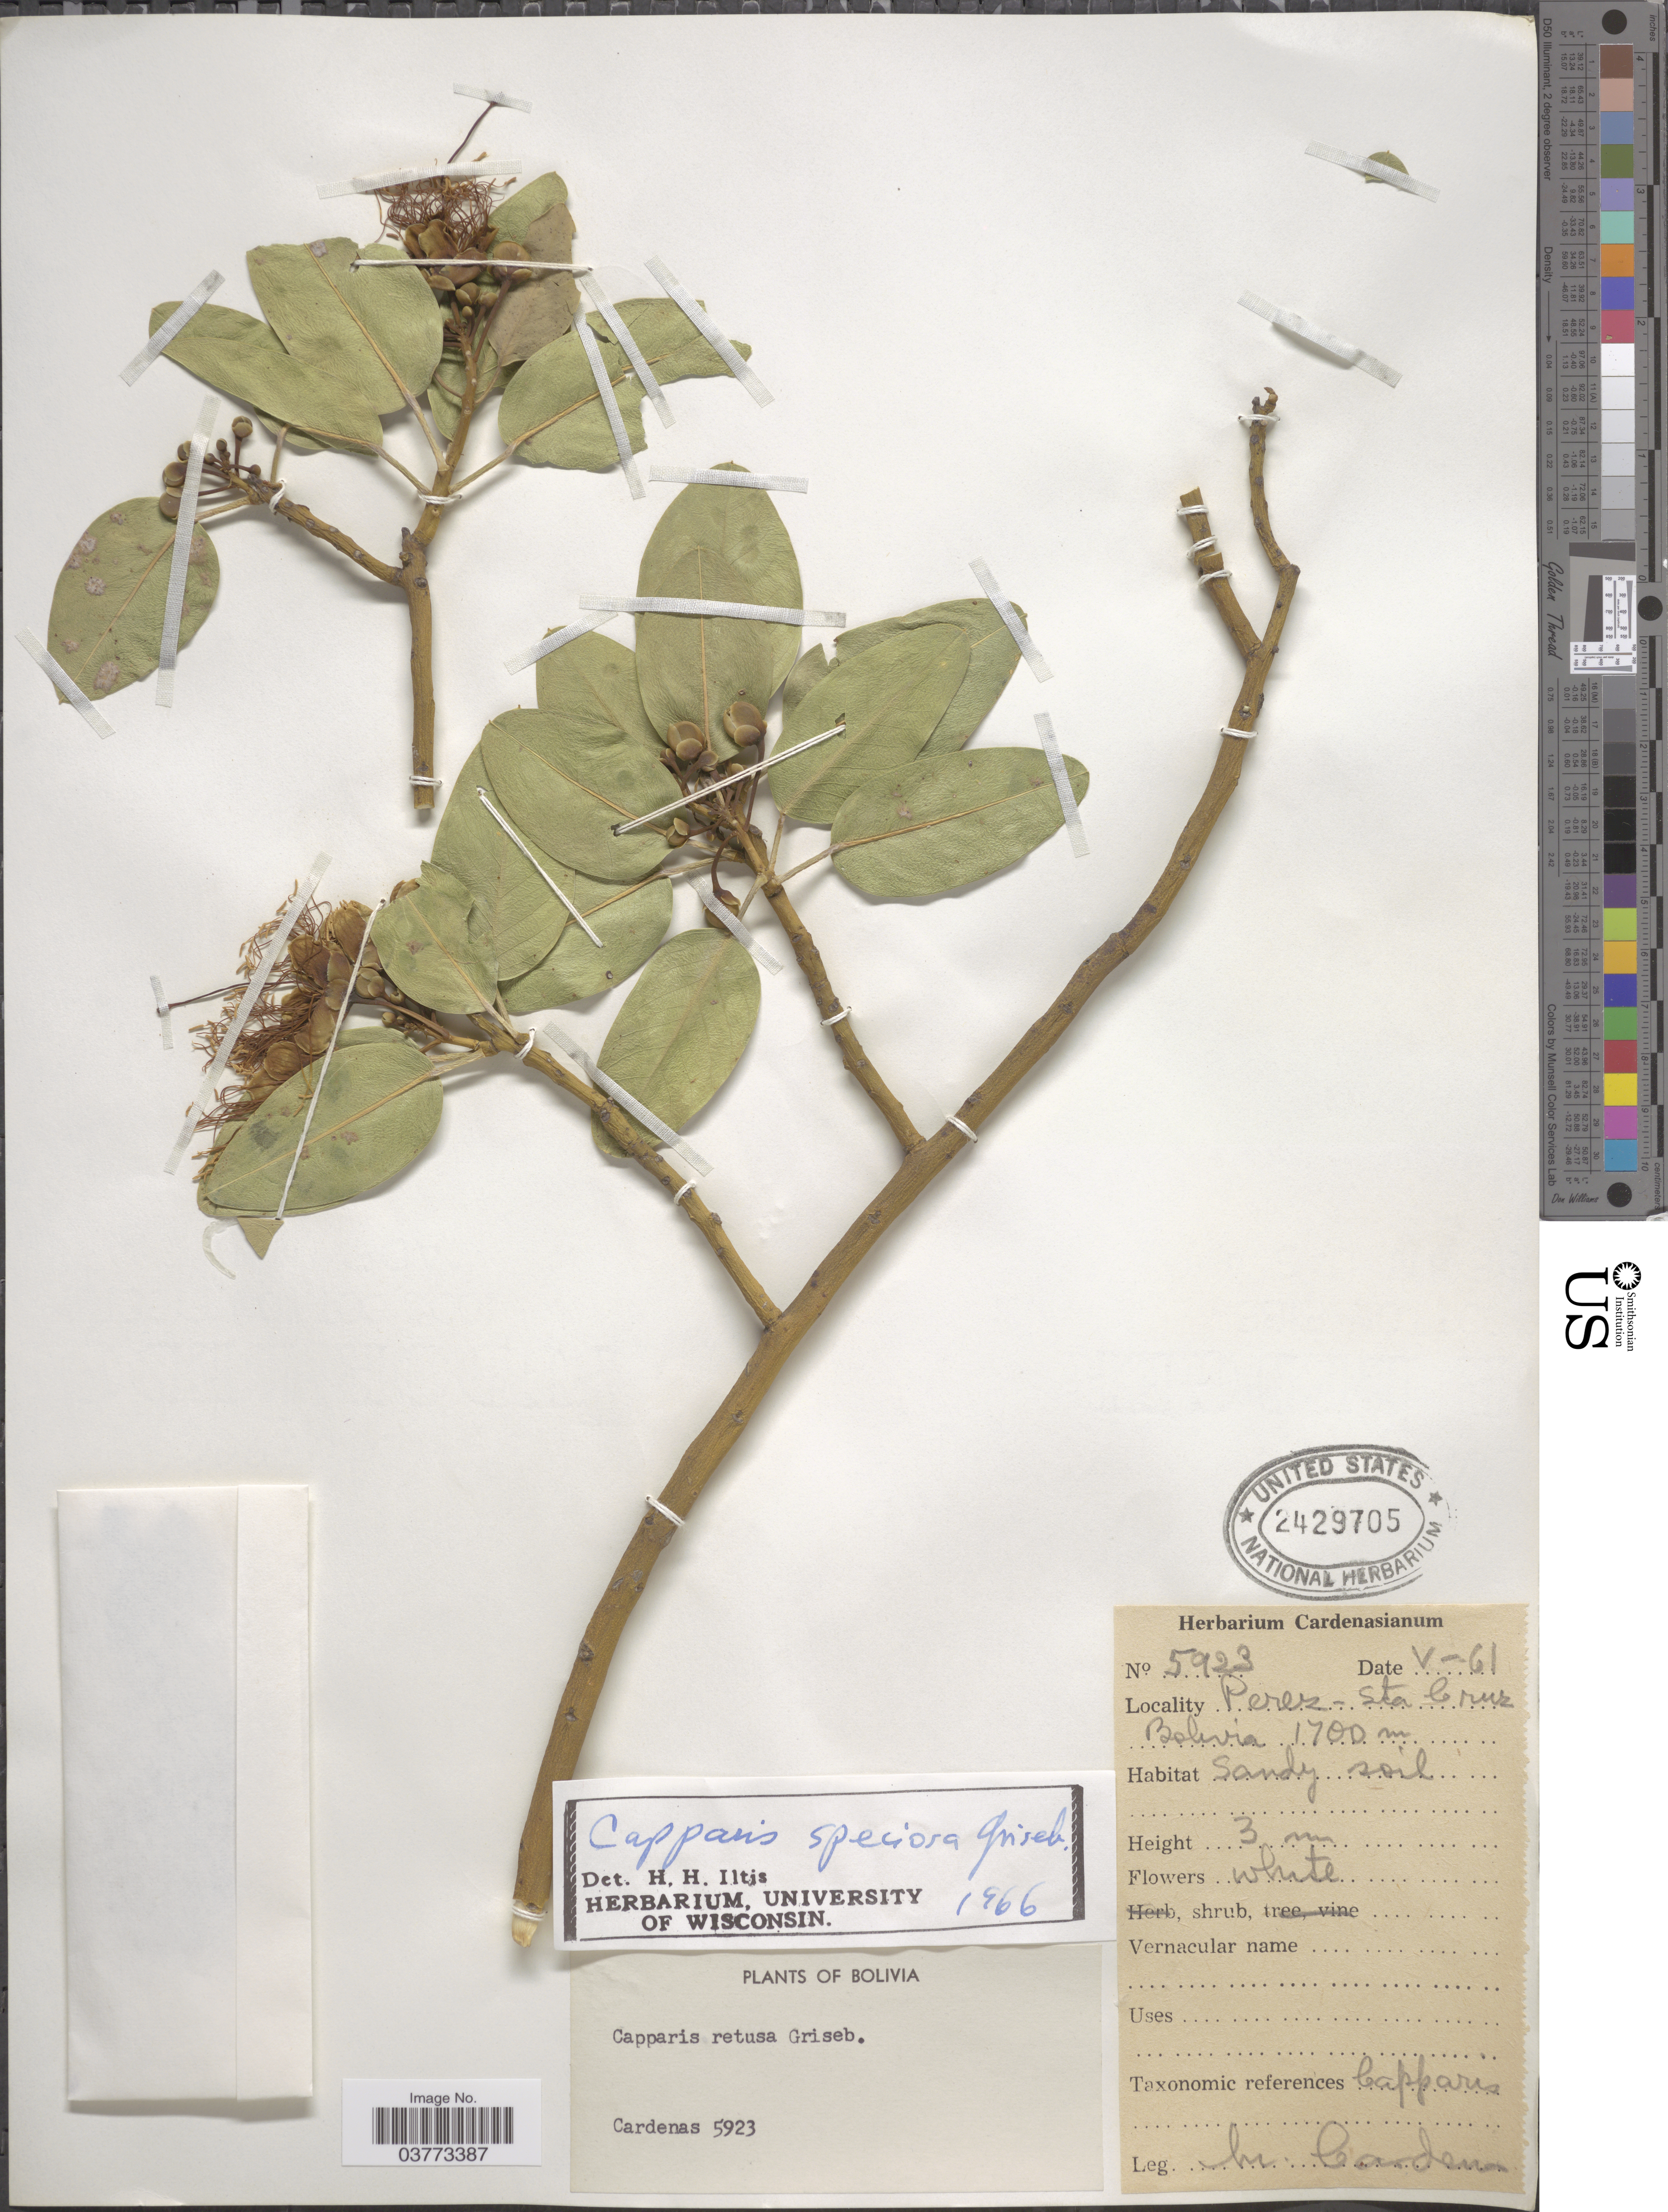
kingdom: Plantae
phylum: Tracheophyta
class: Magnoliopsida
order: Brassicales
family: Capparaceae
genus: Anisocapparis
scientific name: Anisocapparis speciosa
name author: (Griseb.) Cornejo & Iltis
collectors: M. Cárdenas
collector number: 5923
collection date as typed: Transcribed d/m/y: /5/61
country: Bolivia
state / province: Santa Cruz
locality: Perez - Sta Cruz.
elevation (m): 1700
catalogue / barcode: US 2429705